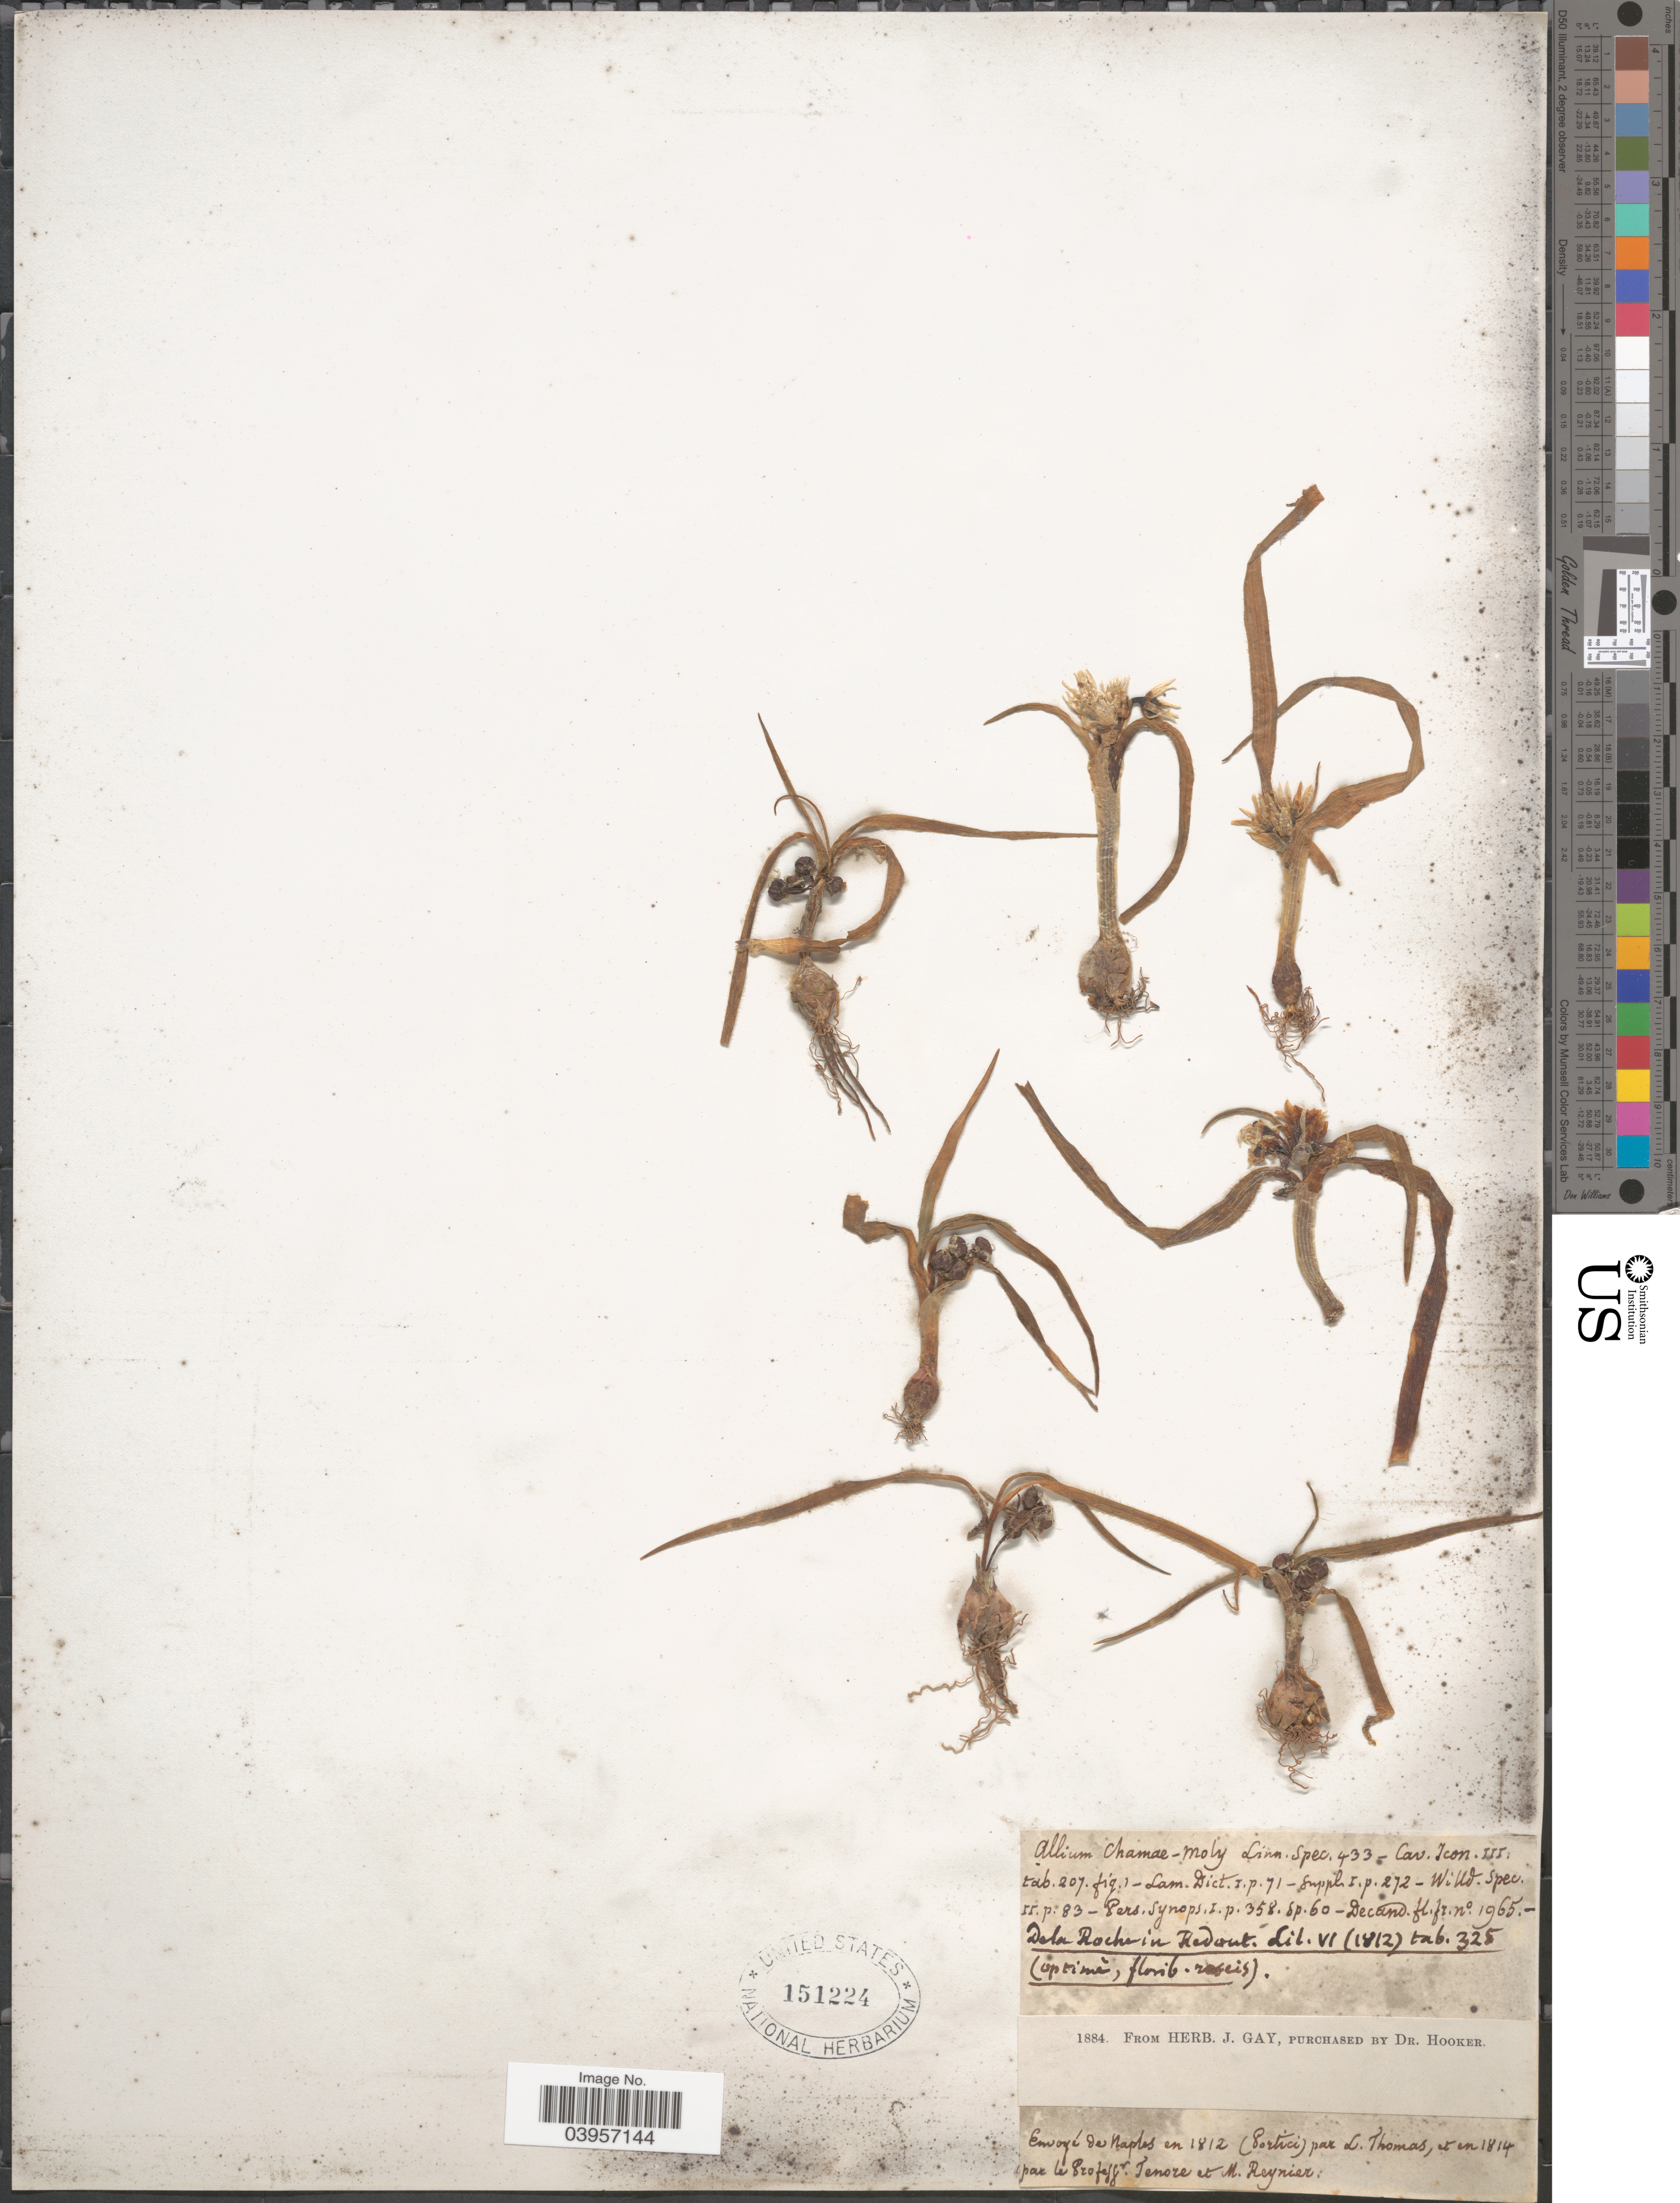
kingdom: Plantae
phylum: Tracheophyta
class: Liliopsida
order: Asparagales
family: Amaryllidaceae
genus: Allium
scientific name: Allium chamaemoly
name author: L.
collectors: L. Thomas, Prof. Tenore & M. Reynier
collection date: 1812/1814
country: Italy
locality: Naples (Portici).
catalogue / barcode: US 151224